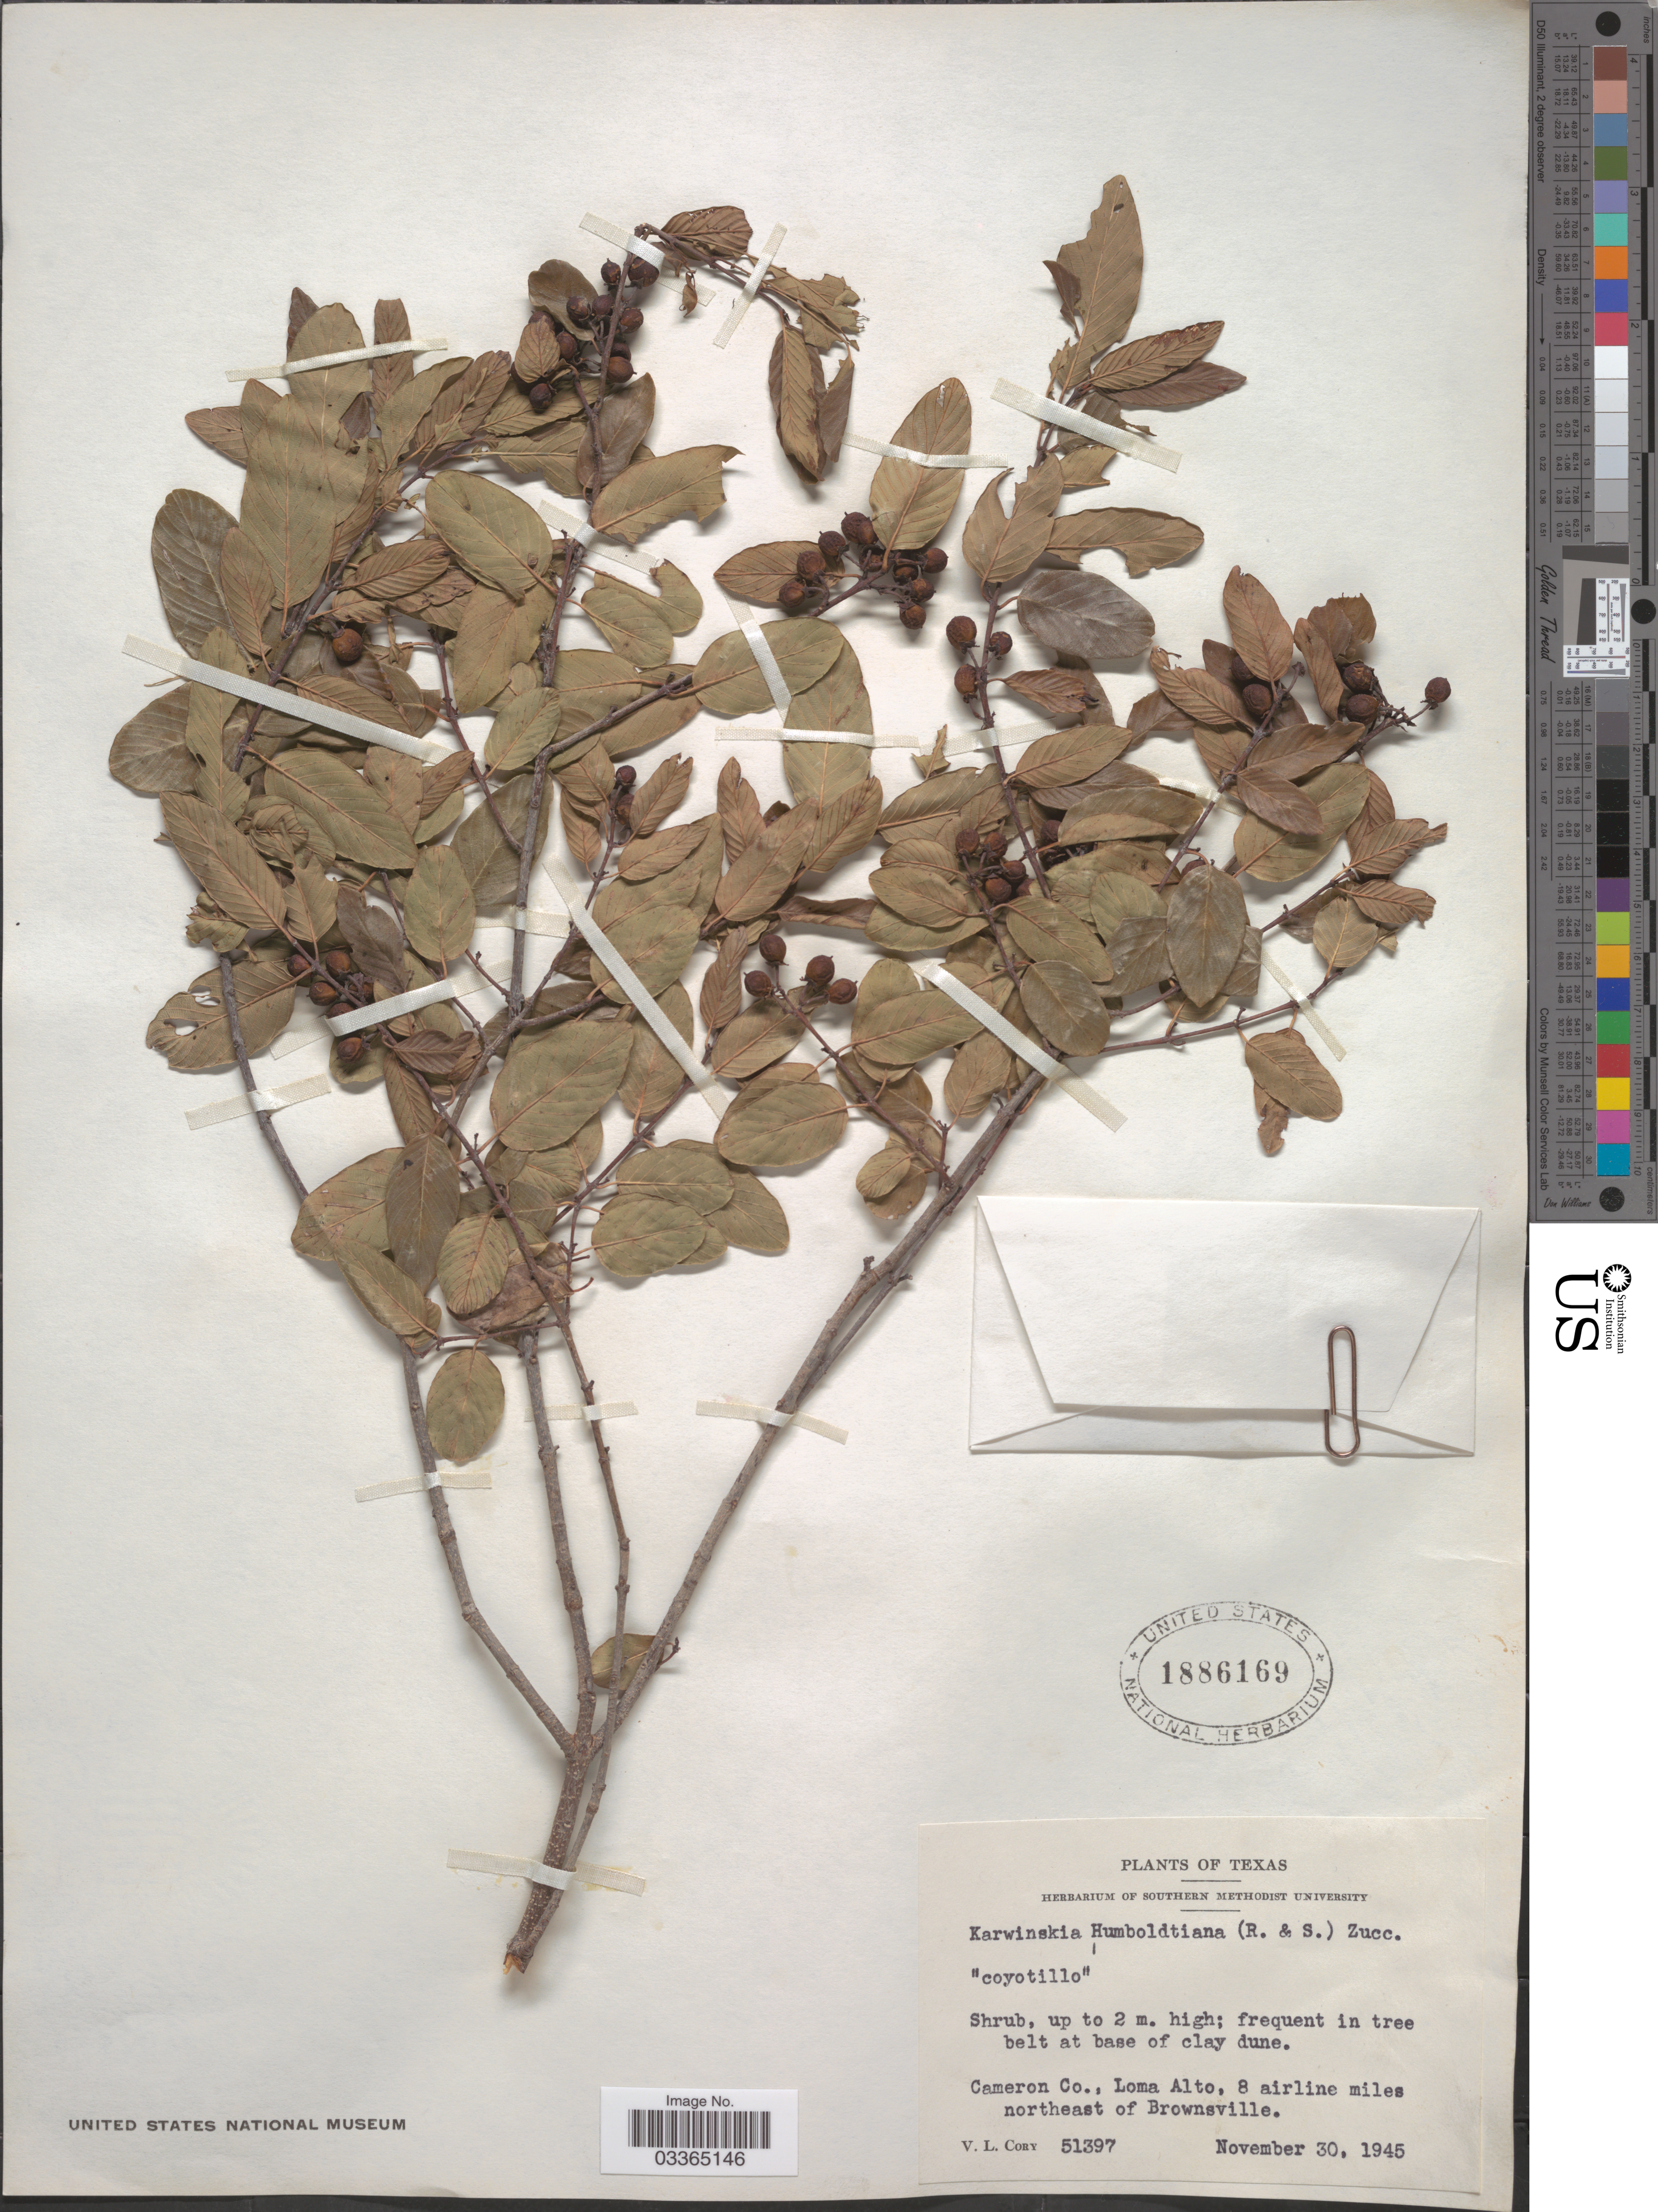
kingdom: Plantae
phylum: Tracheophyta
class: Magnoliopsida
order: Rosales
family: Rhamnaceae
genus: Karwinskia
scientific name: Karwinskia humboldtiana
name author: (Schult.) Zucc.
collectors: V. Cory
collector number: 51397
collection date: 1945-11-30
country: United States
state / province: Texas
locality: Cameron Co., Loma Alto, 8 airline miles northeast of Brownsville.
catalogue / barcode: US 1886169